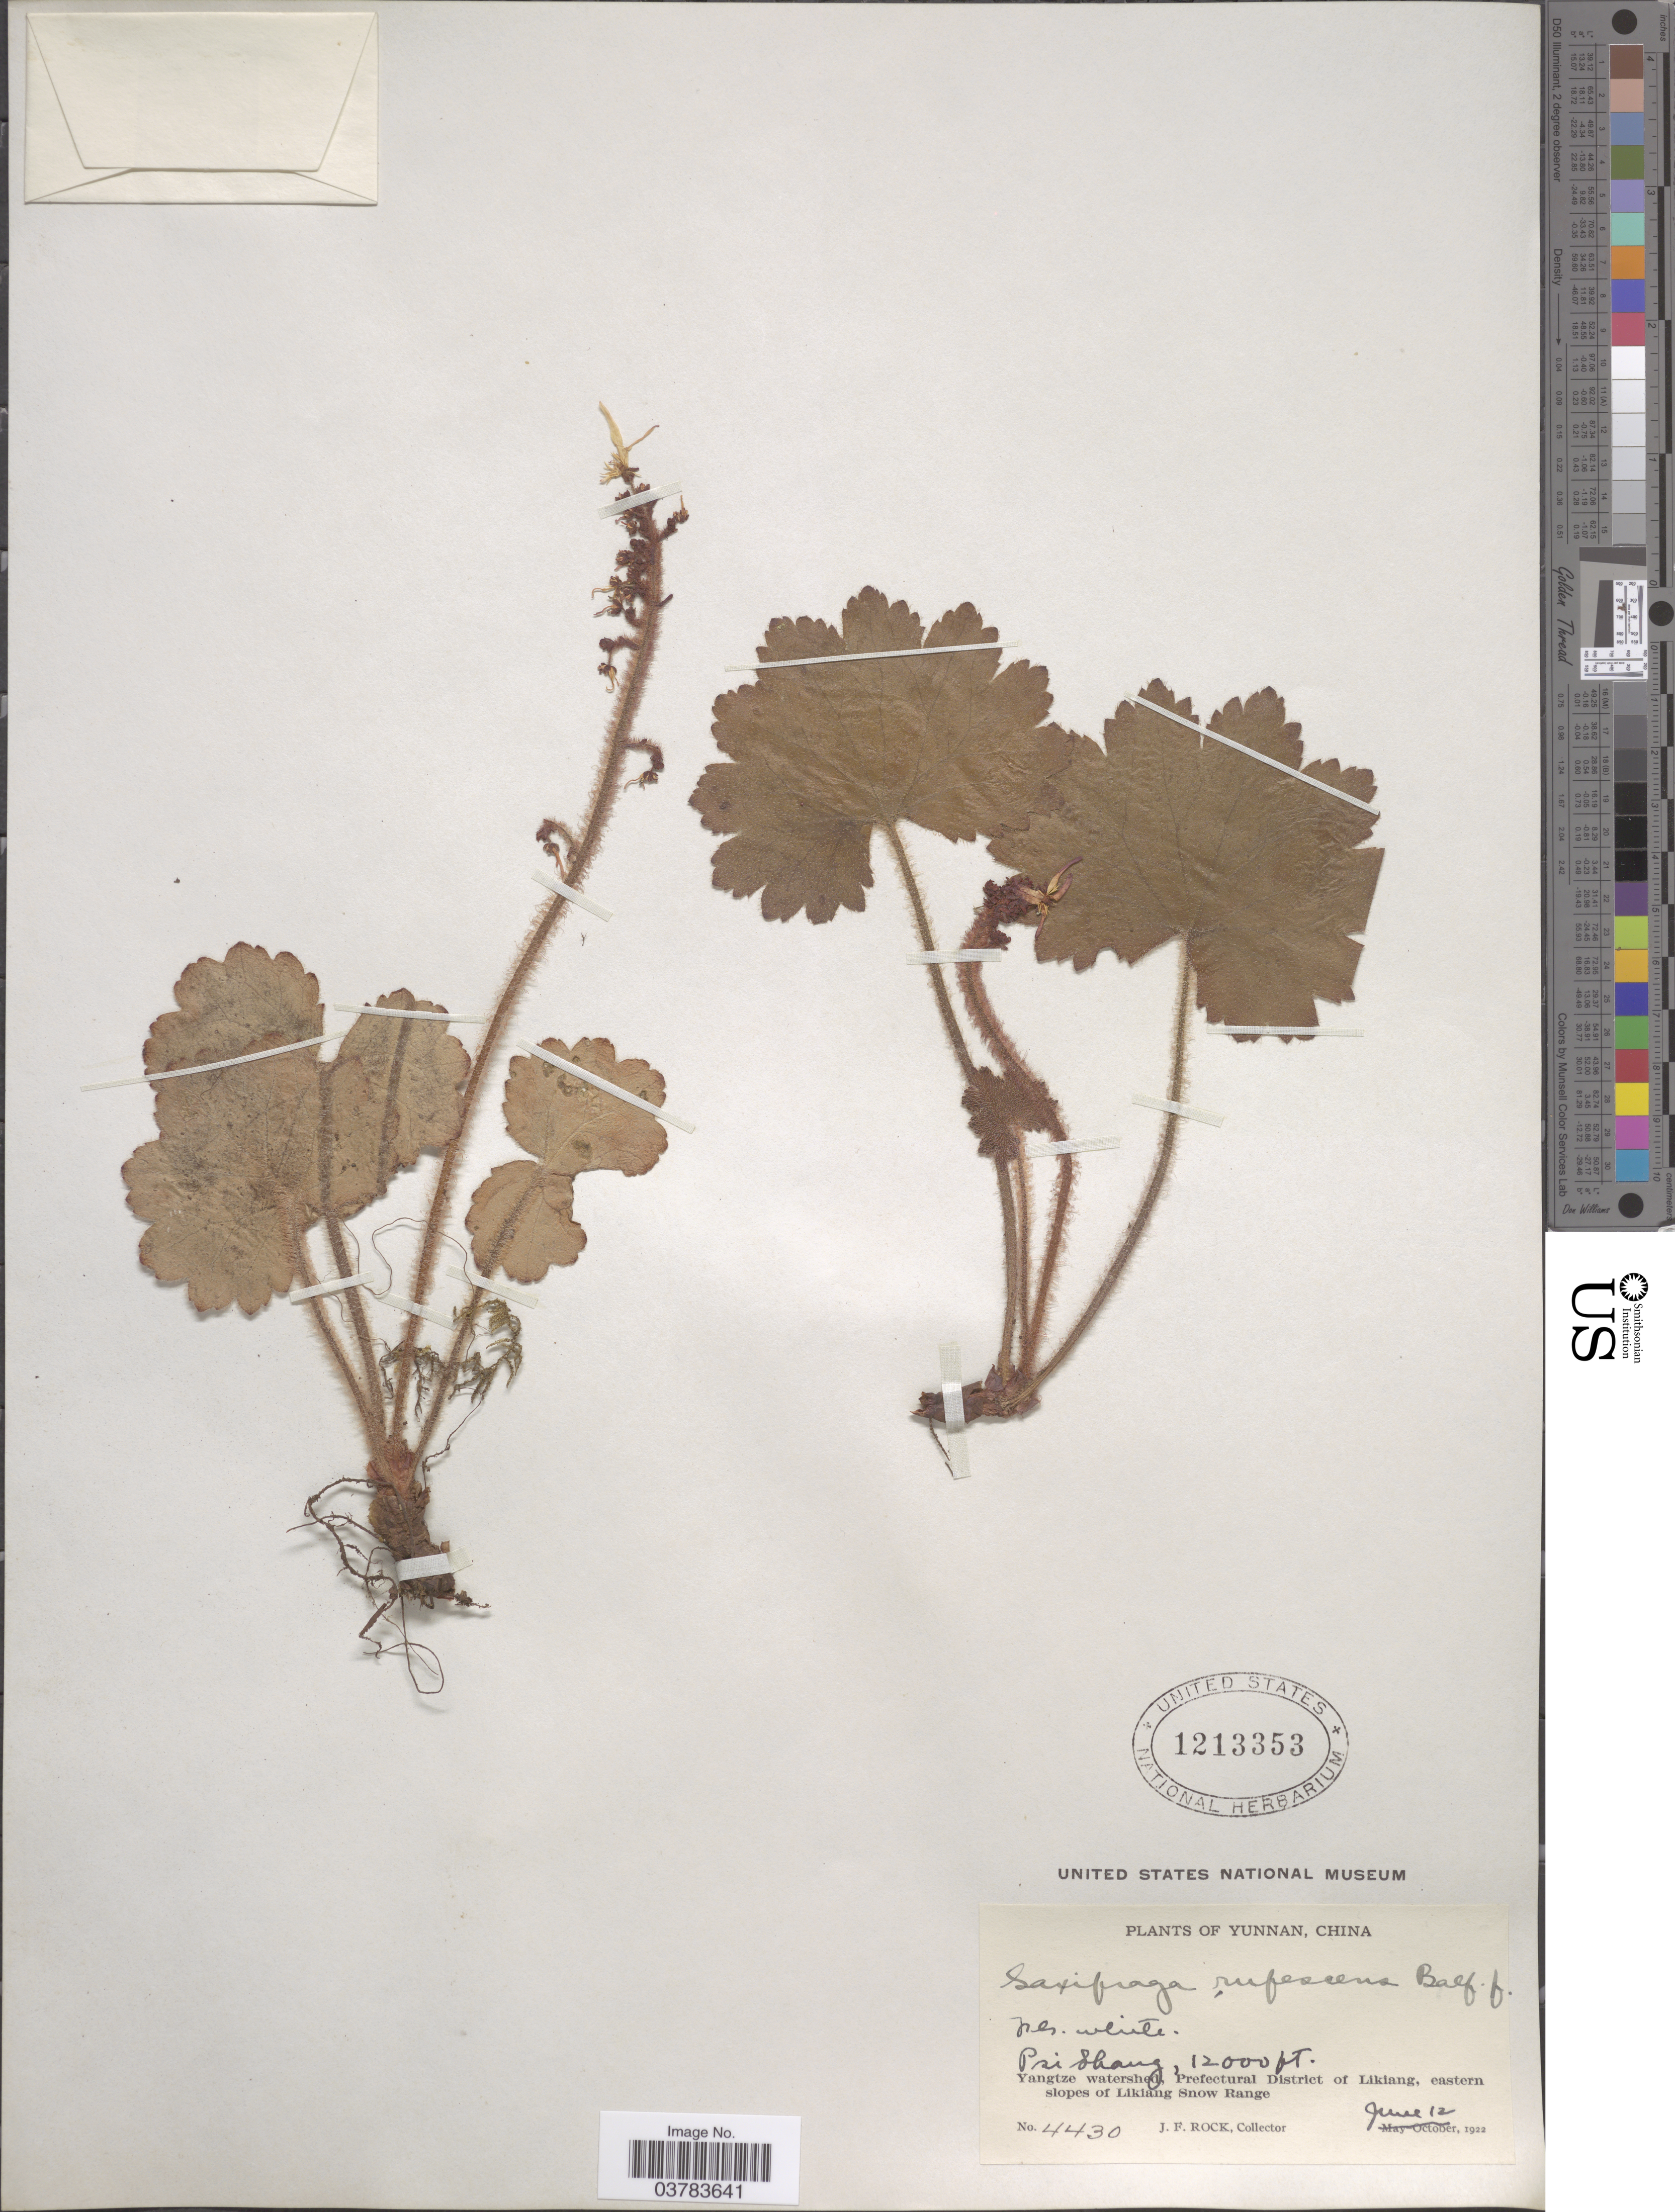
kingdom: Plantae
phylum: Tracheophyta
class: Magnoliopsida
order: Saxifragales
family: Saxifragaceae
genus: Saxifraga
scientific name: Saxifraga rufescens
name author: Balf.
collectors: J. Rock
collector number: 4430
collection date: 1922-06-12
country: China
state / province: Yunnan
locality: Psi Shang. Yangtze watershed, Prefectural District of Likiang, eastern slopes of Likiang Snow Range.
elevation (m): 3658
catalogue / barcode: US 1213353